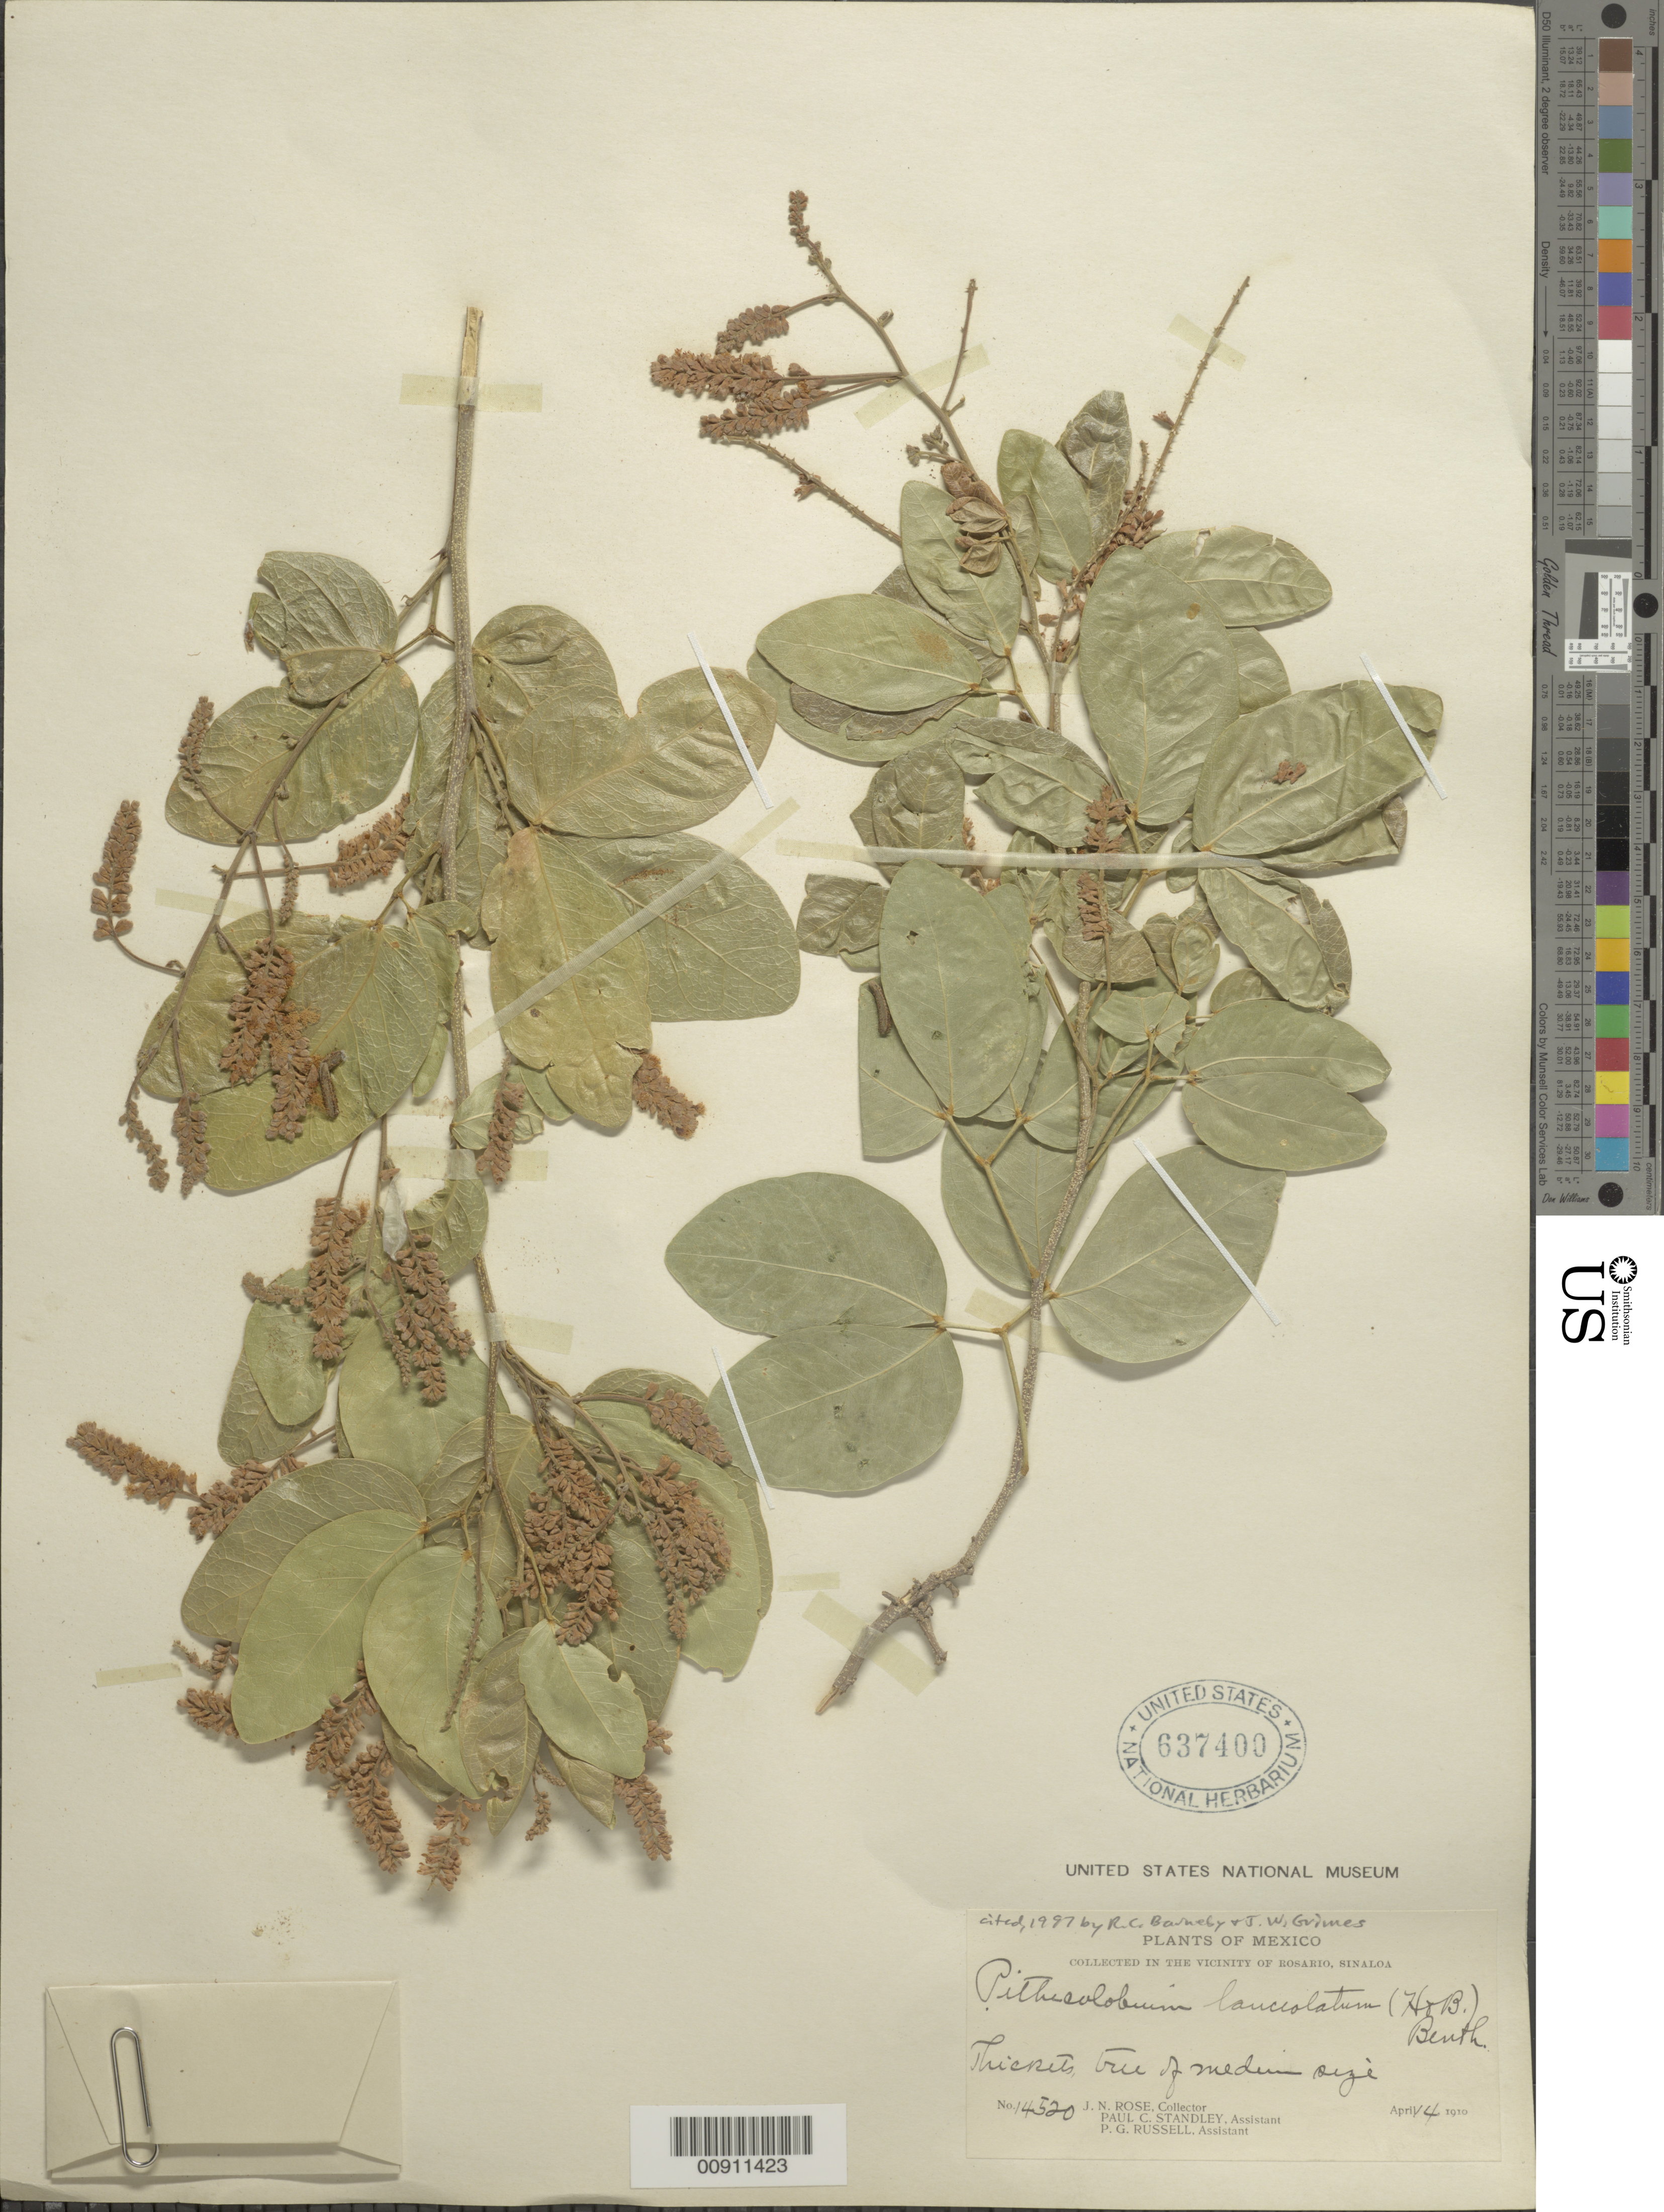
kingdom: Plantae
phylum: Tracheophyta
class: Magnoliopsida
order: Fabales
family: Fabaceae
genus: Pithecellobium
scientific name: Pithecellobium lanceolatum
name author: (Humb. & Bonpl. ex Willd.) Benth.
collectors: J. N. Rose, P. C. Standley & P. G. Russell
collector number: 14520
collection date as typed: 14 Apr 1910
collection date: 1910-04-14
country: Mexico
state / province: Sinaloa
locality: In the vicinity of Rosario, Sinaloa.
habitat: Thickets.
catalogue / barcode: US 637400